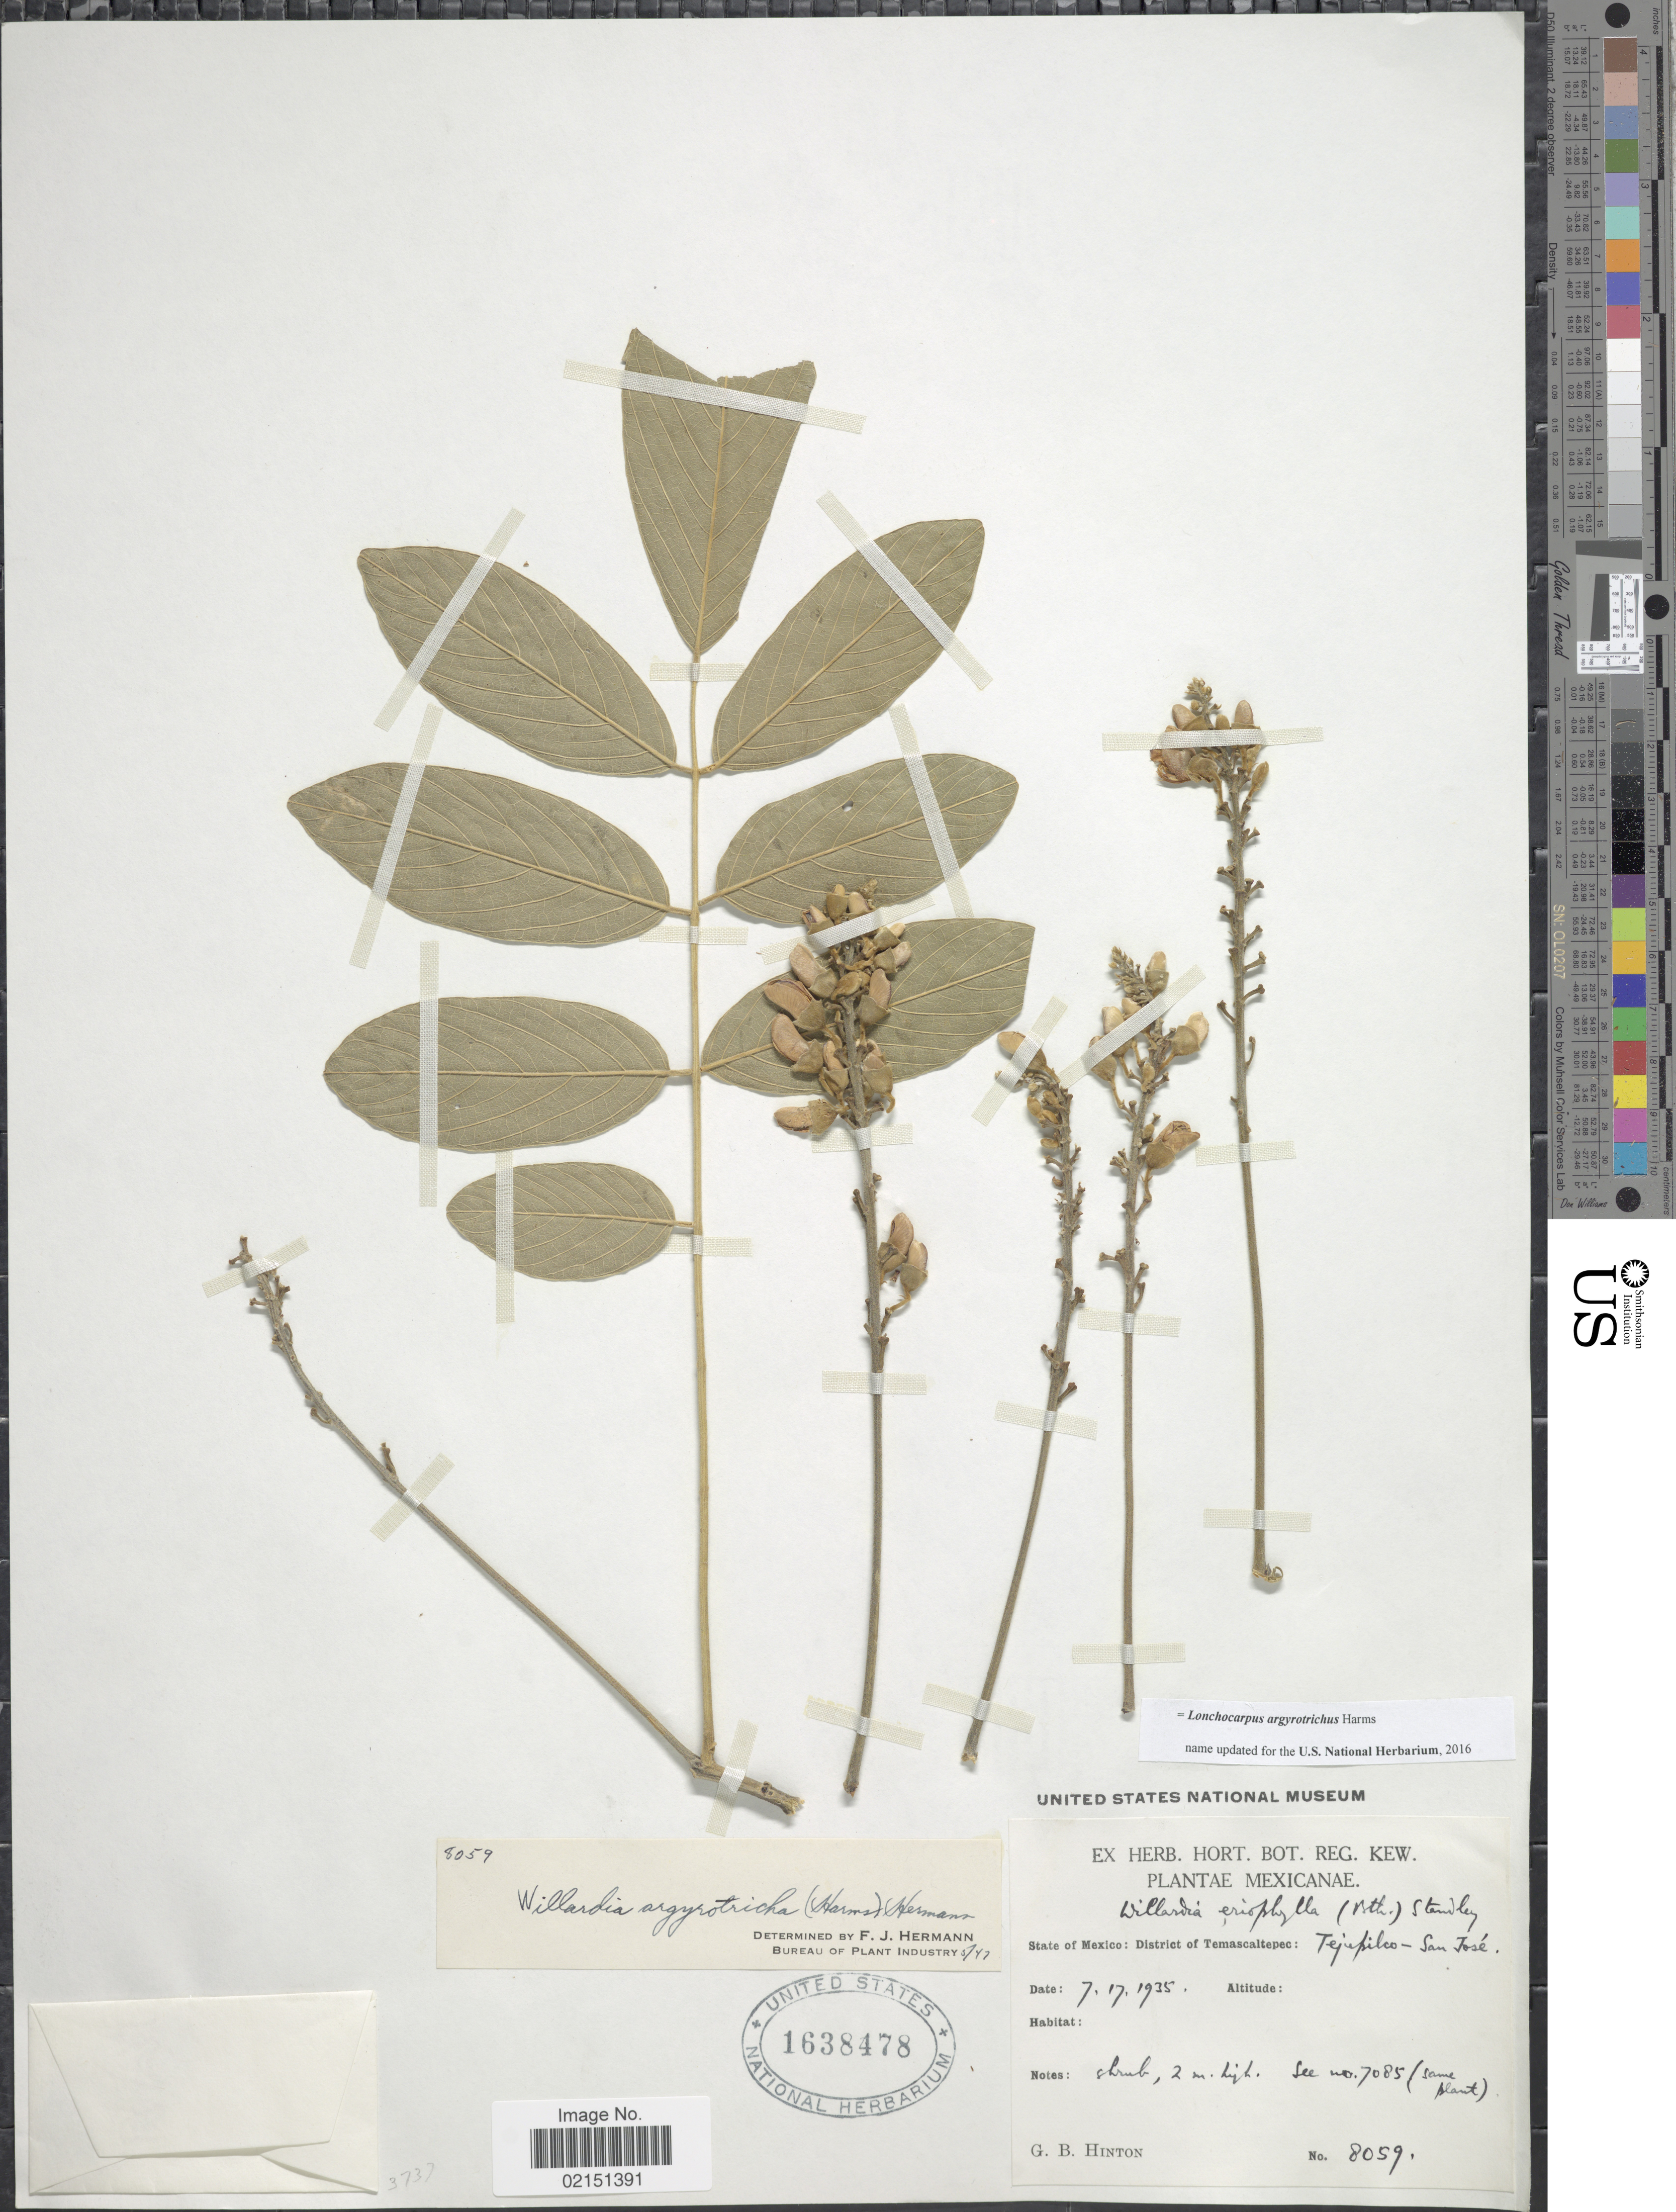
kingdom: Plantae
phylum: Tracheophyta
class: Magnoliopsida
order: Fabales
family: Fabaceae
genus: Lonchocarpus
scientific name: Lonchocarpus argyrotrichus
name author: Harms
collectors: G. B. Hinton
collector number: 8059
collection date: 1935-07-17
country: Mexico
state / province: México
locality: State of Mexico: District of Temascaltepec: Tejupilco-San Jose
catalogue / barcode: US 1638478